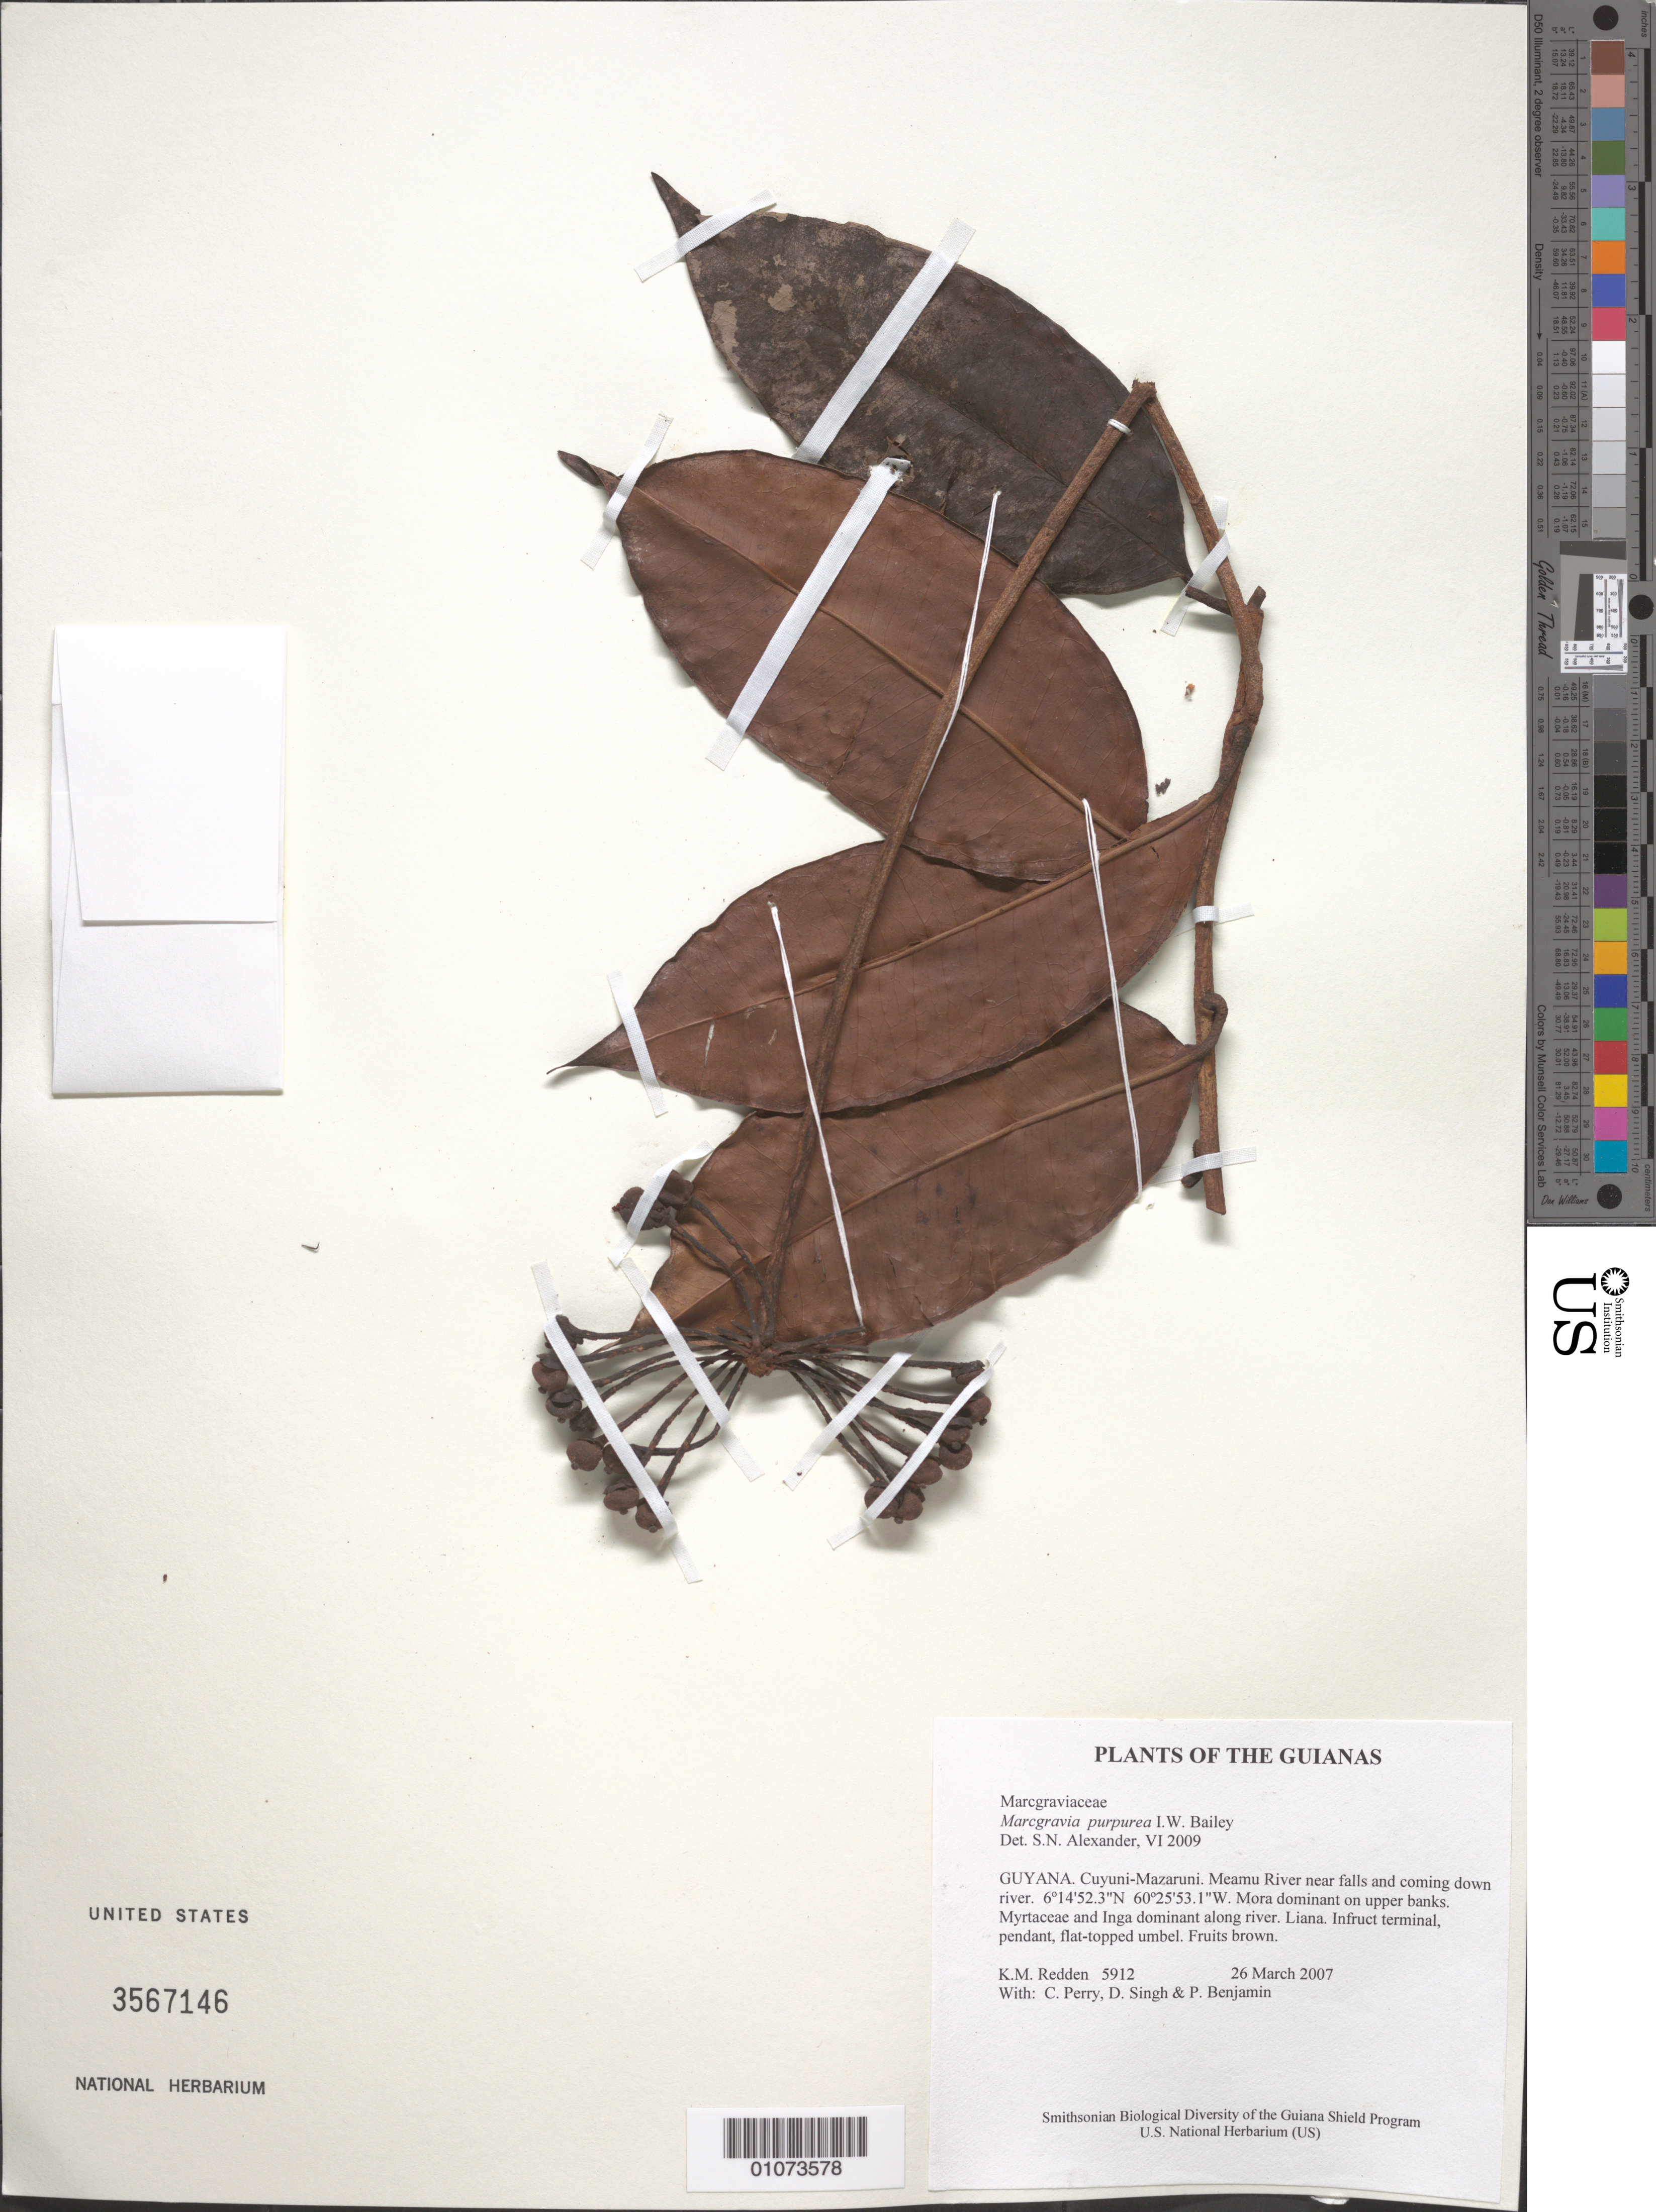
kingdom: Plantae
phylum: Tracheophyta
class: Magnoliopsida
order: Ericales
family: Marcgraviaceae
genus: Marcgravia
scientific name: Marcgravia purpurea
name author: I.W. Bailey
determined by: Alexander, S. N.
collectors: K. M. Redden, C. Perry, D. Singh & P. Benjamin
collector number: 5912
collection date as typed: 26 March 2007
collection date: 2007-03-26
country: Guyana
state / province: Cuyuni-Mazaruni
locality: Meamu River near falls and coming down river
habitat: Mora dominant on upper banks. Myrtaceae and Inga dominant along river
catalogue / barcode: US 3567146